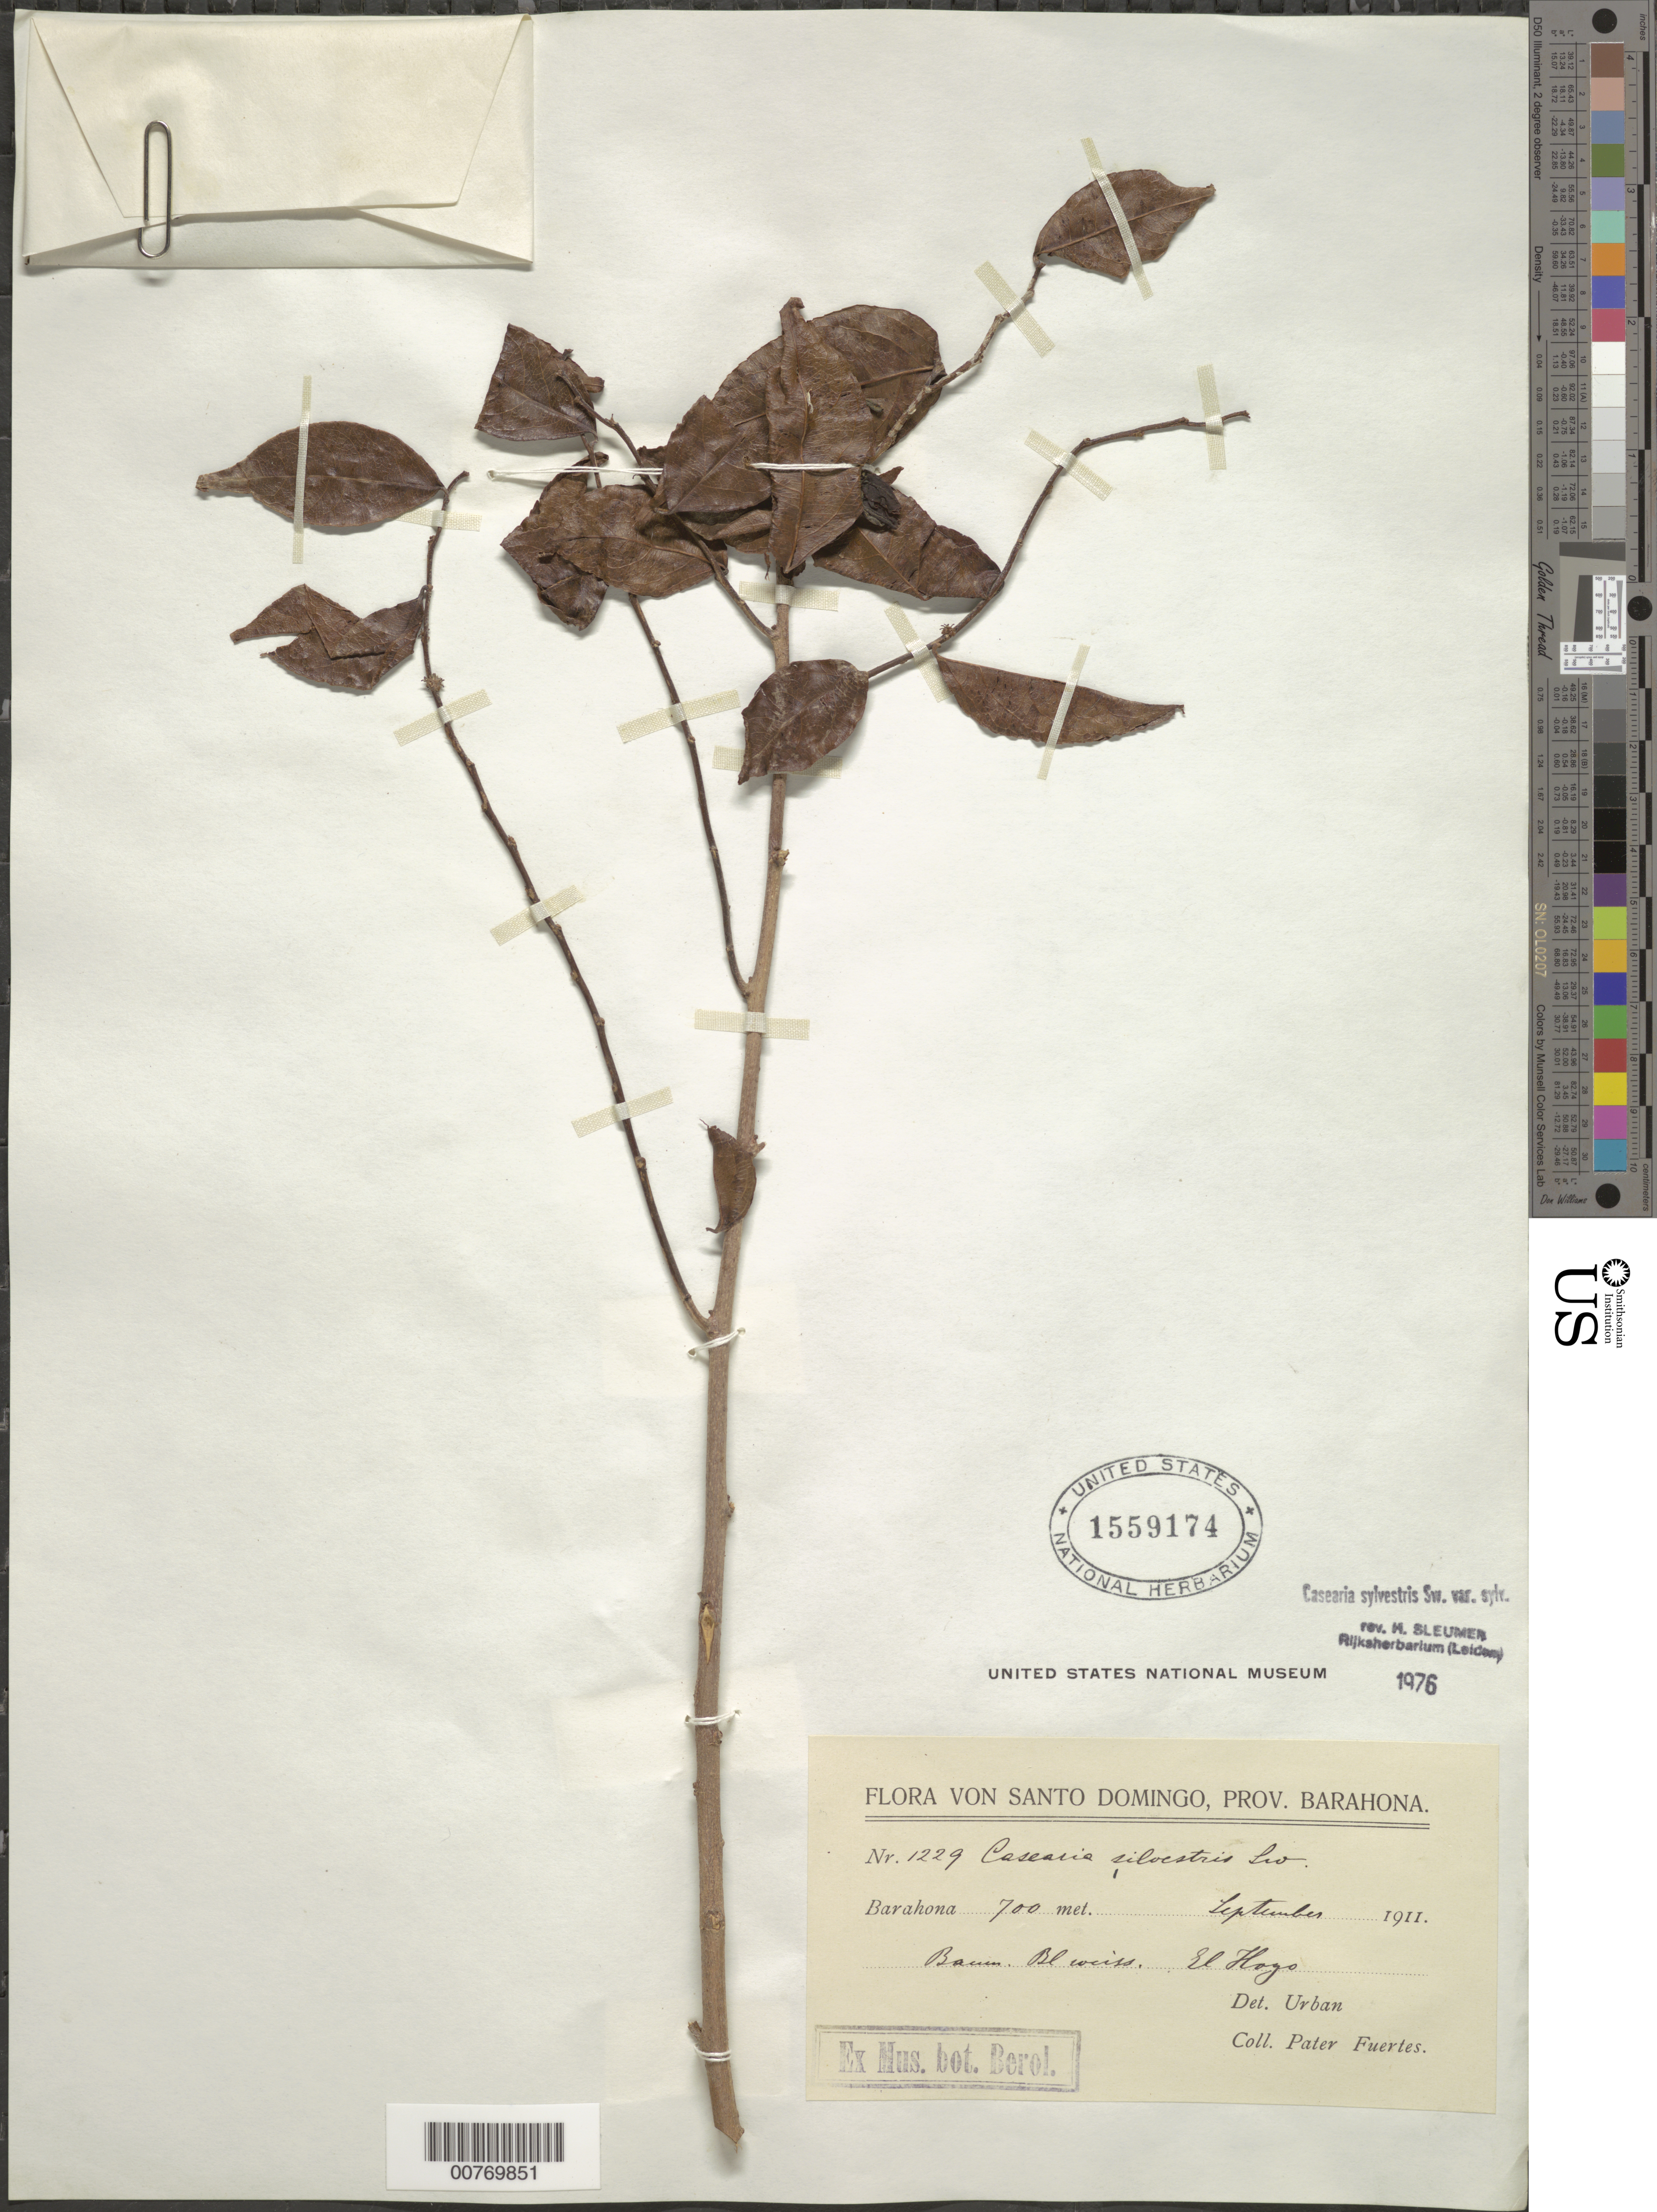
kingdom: Plantae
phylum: Tracheophyta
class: Magnoliopsida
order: Malpighiales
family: Salicaceae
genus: Casearia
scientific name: Casearia sylvestris var. sylvestris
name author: Sw.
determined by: Sleumer, H. O.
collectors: M. D. Fuertes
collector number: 1229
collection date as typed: Sep 1911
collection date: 1911-09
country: Dominican Republic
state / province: Barahona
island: Hispaniola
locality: El Hoyo.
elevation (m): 700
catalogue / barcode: US 1559174